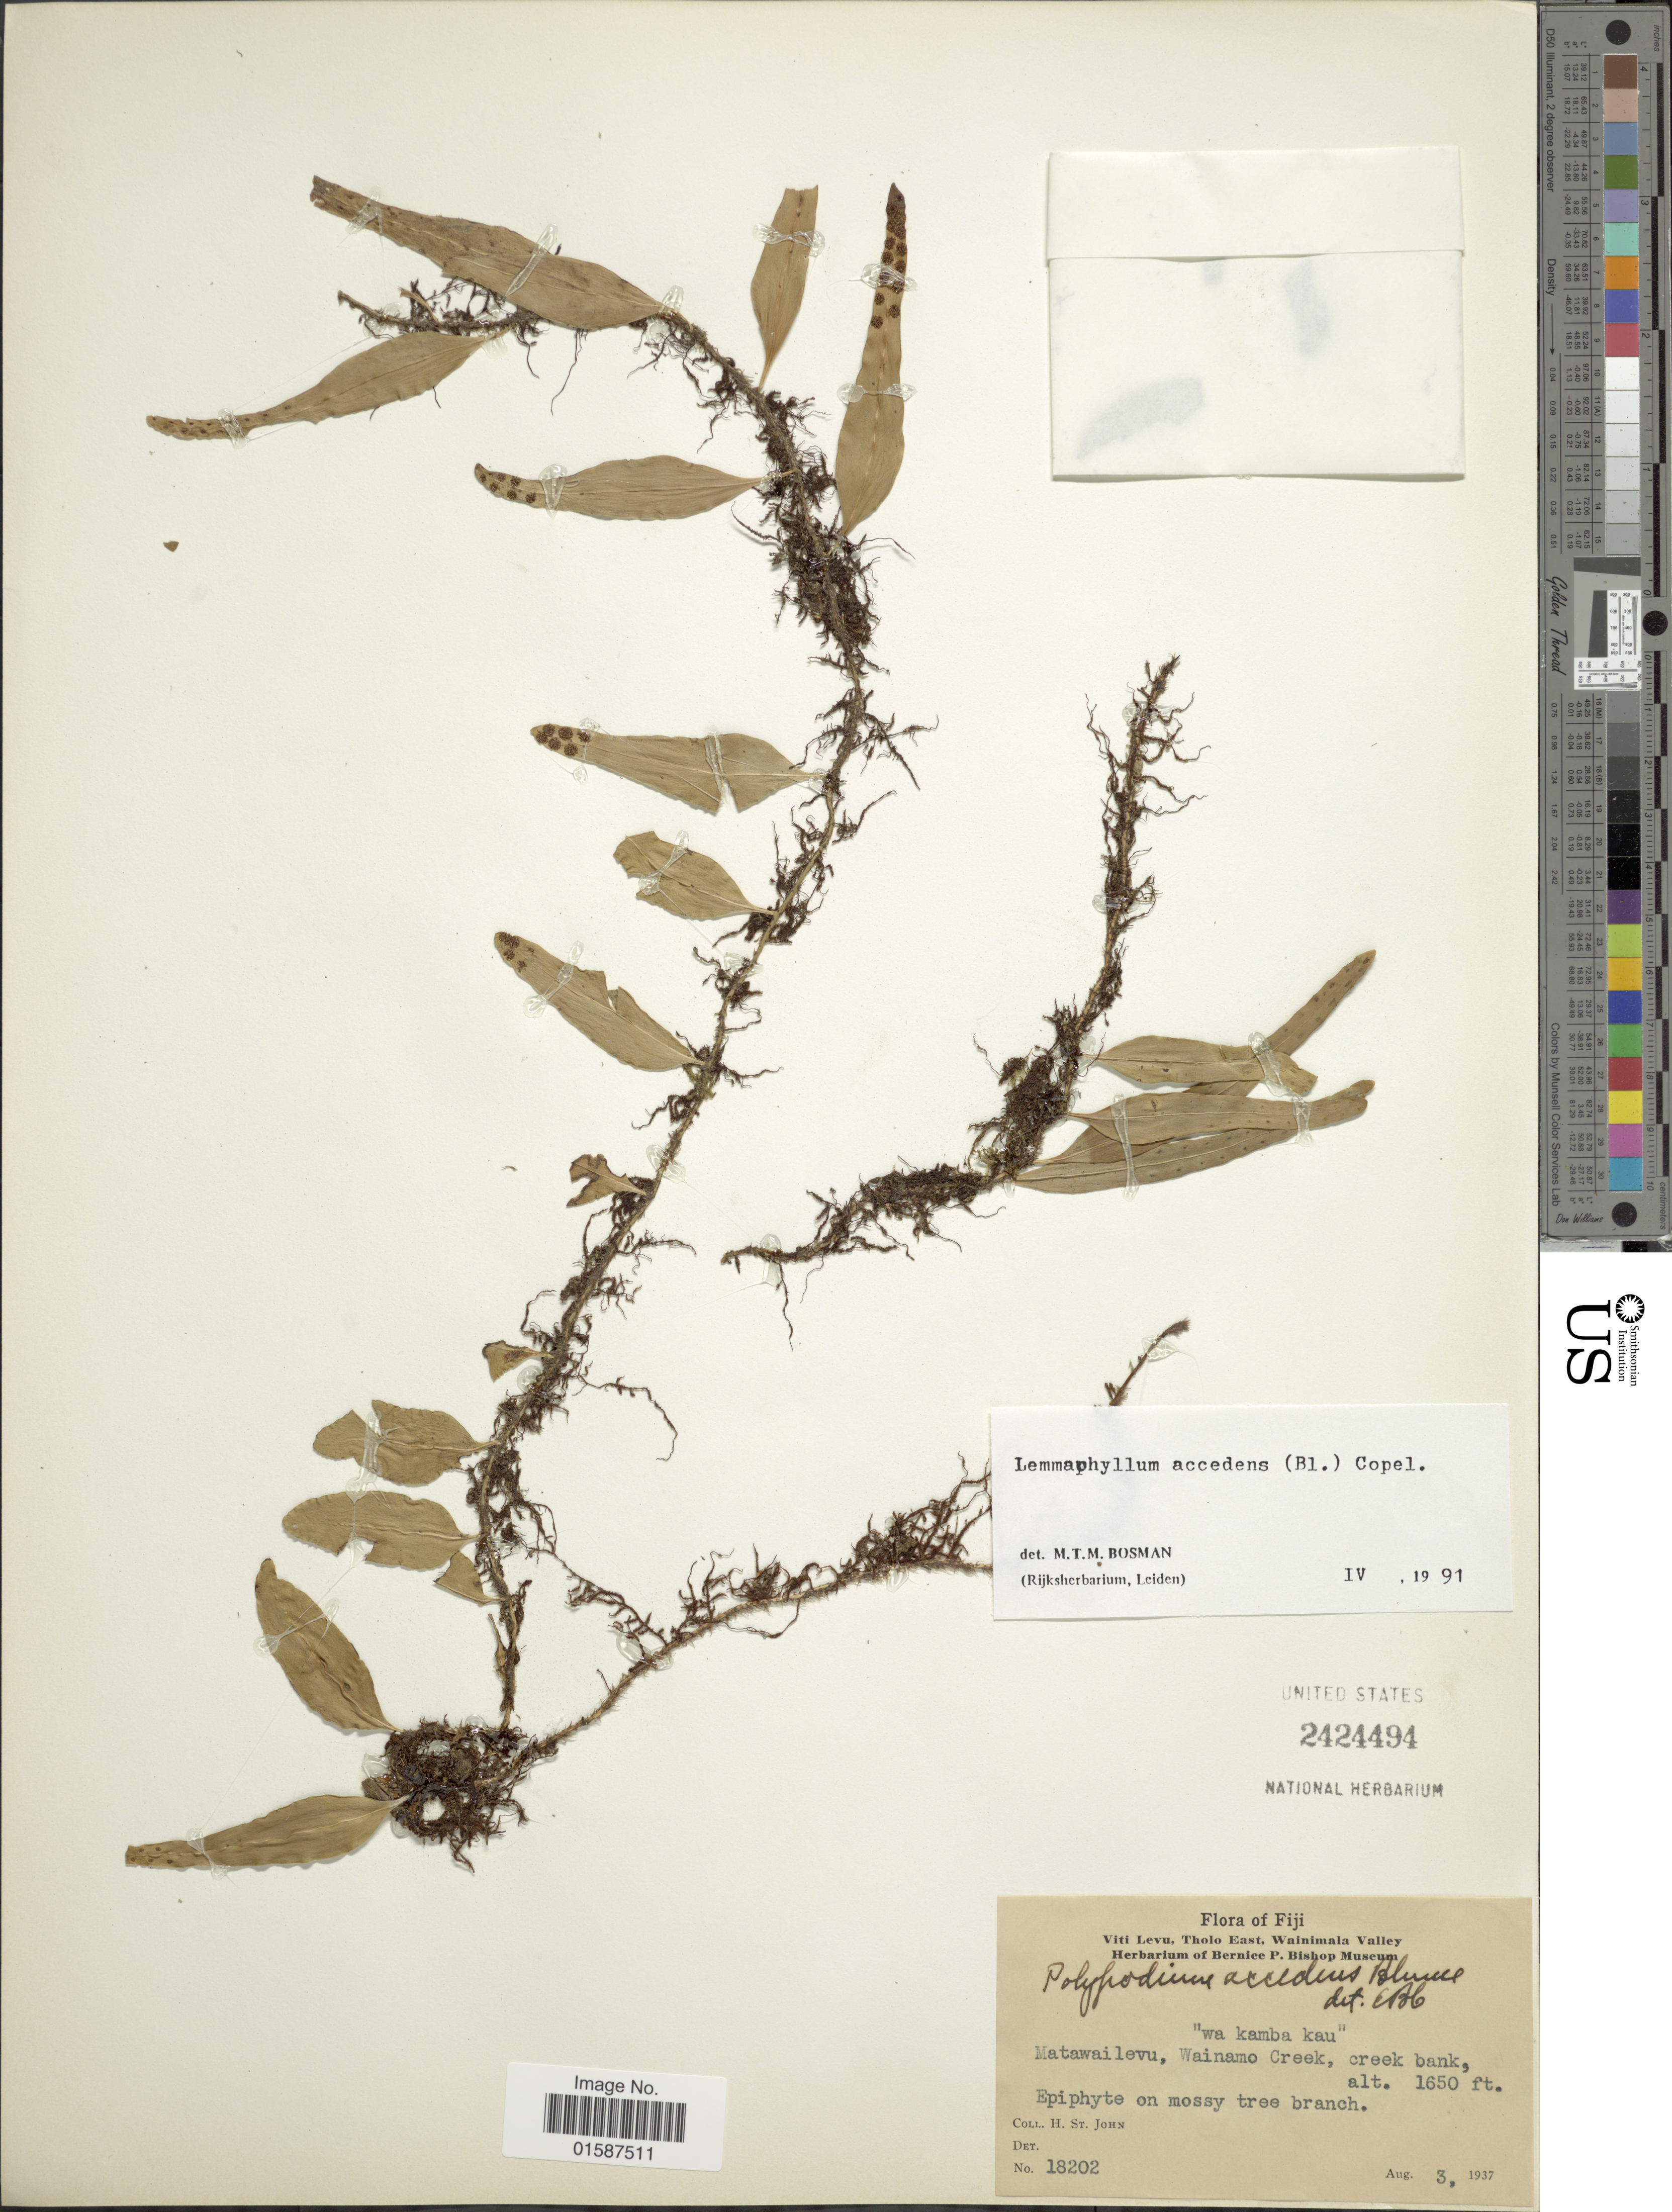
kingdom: Plantae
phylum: Tracheophyta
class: Polypodiopsida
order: Polypodiales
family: Polypodiaceae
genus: Lemmaphyllum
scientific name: Lemmaphyllum accedens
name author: (Blume) Donk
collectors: H. St. John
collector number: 18202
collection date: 1937-08-03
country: Fiji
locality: Viti Levu, Tholo East, Wainimala Vallety, "wa kamba kau", Matawailevu, Wainamo creek, Creek bank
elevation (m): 503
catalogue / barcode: US 2424494